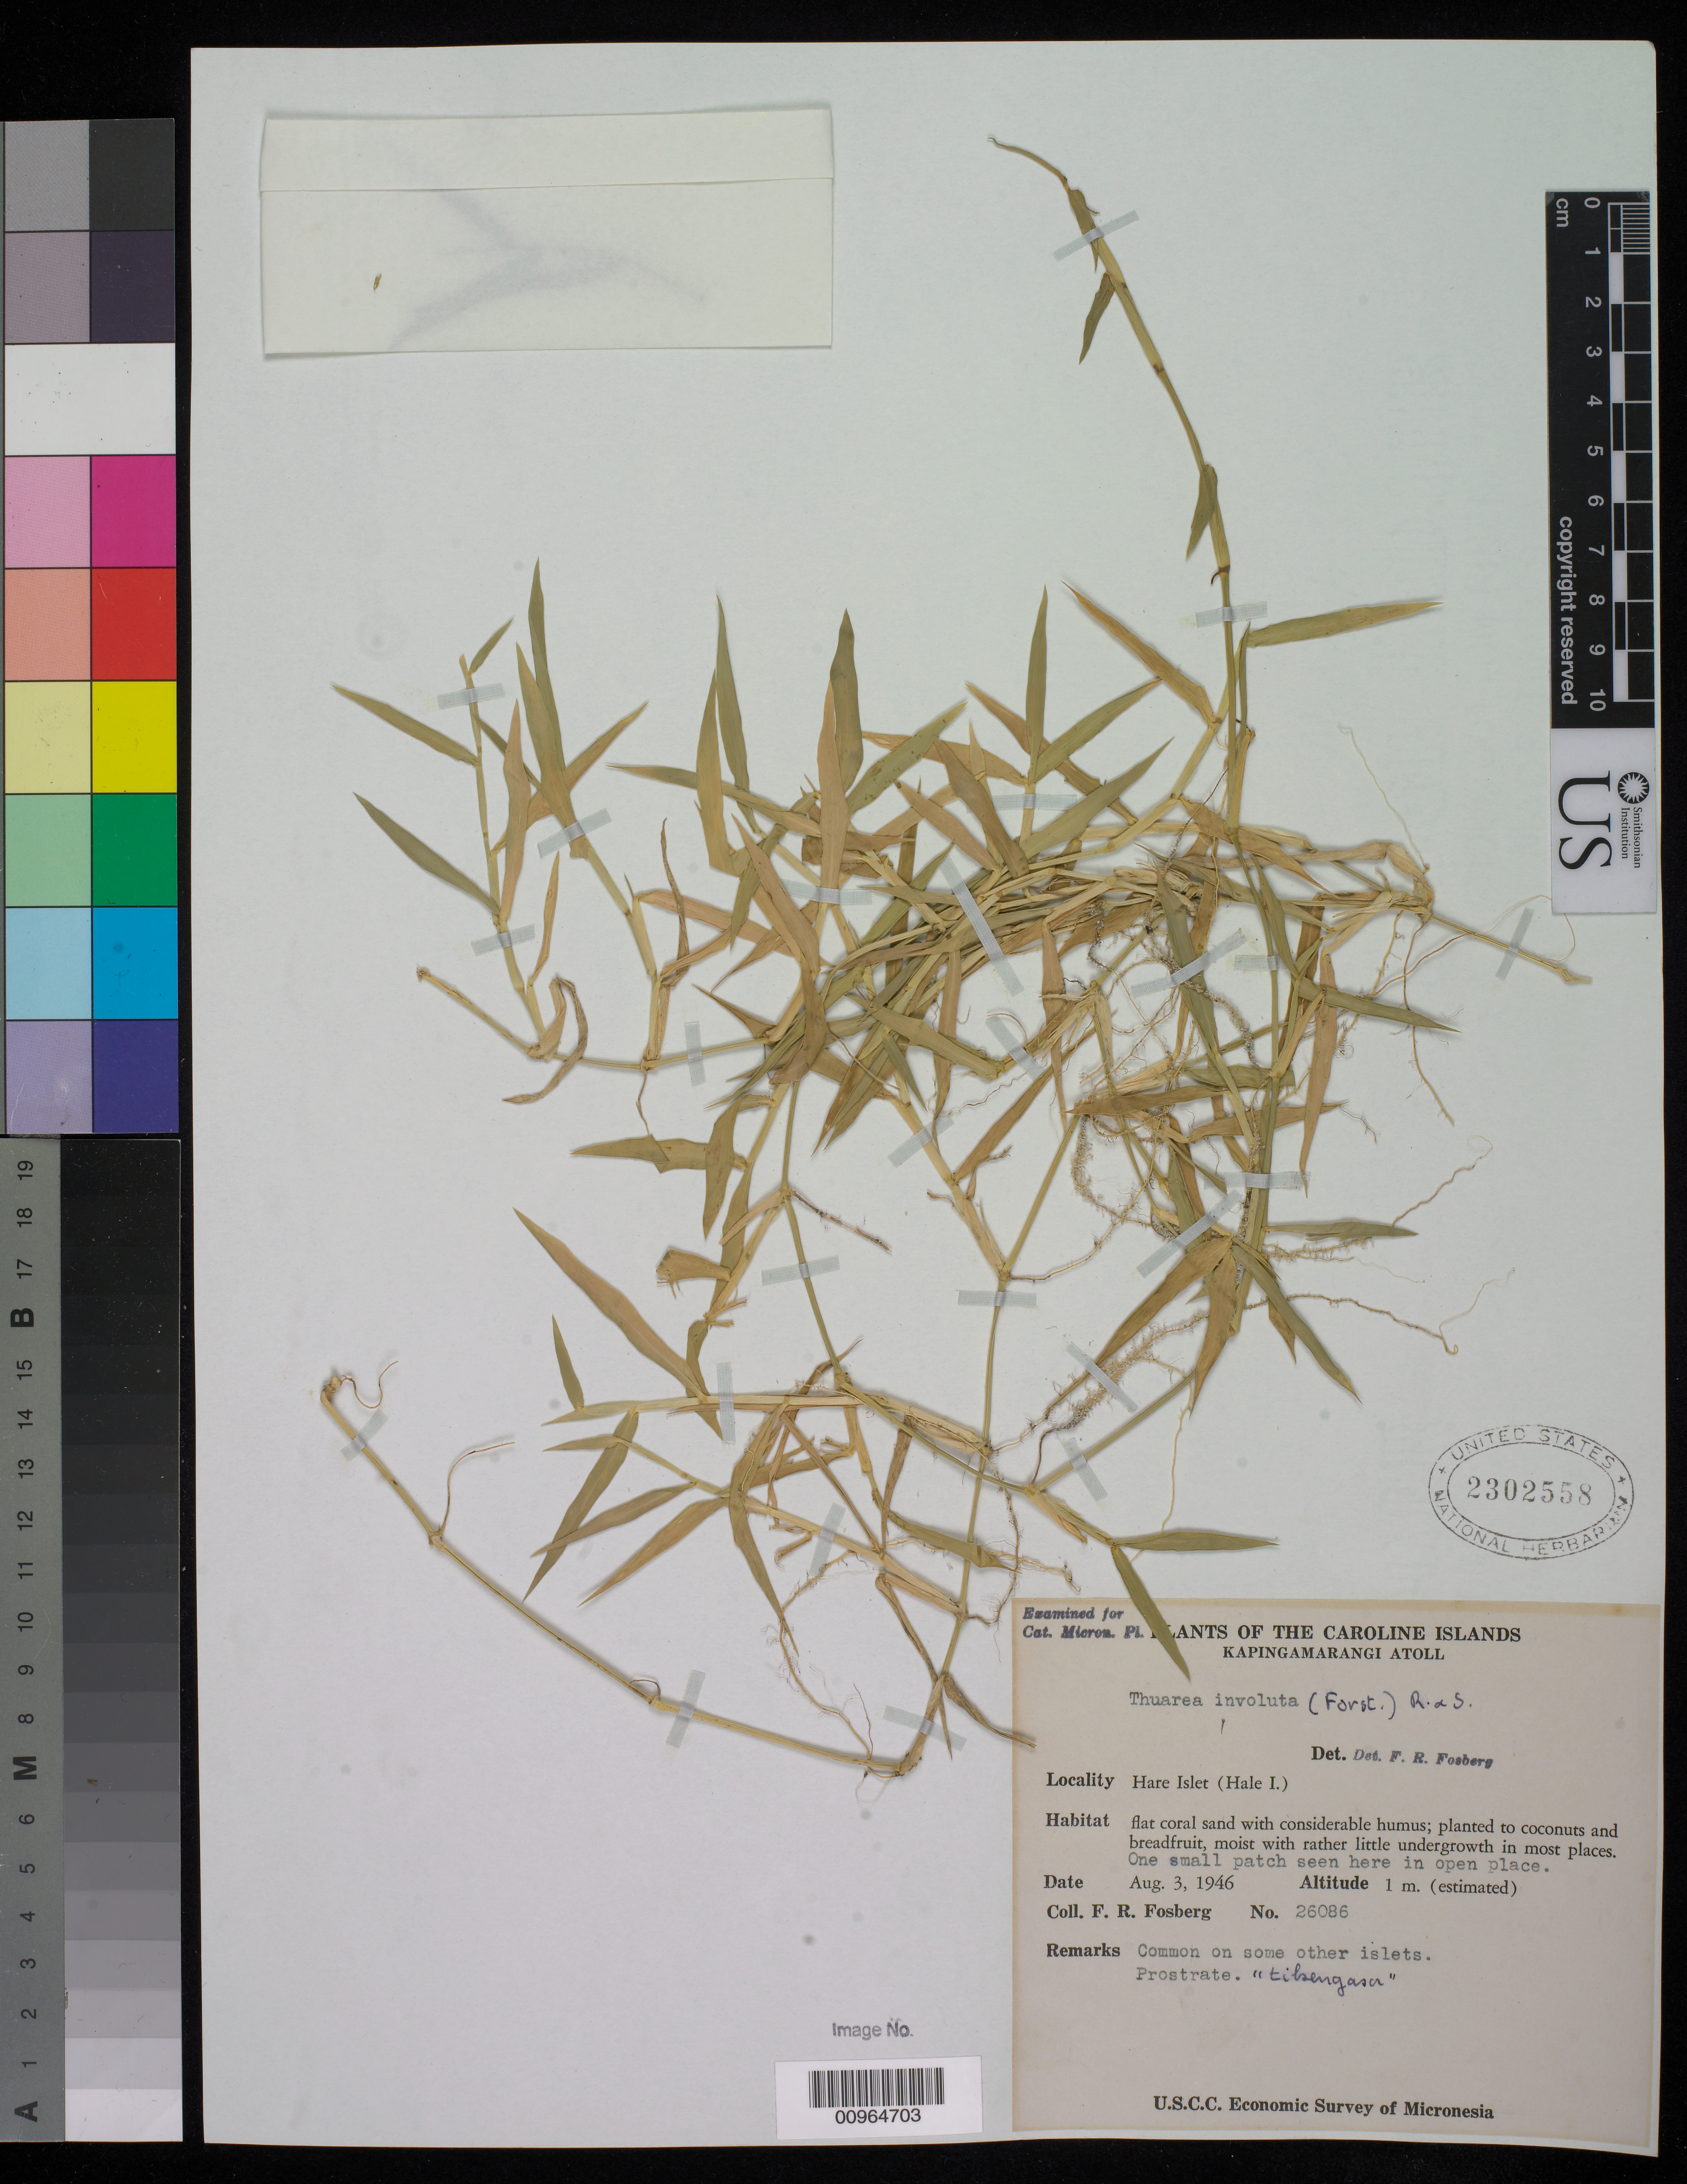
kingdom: Plantae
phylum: Tracheophyta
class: Liliopsida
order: Poales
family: Poaceae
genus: Thuarea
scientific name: Thuarea involuta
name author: (G. Forst.) R. Br. ex Sm.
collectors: F. R. Fosberg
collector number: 26086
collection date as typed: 03 Aug 1946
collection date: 1946-08-03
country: Micronesia, Federated States of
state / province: Pohnpei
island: Kapingamarangi Atoll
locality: Hare Islet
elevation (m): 1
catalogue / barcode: US 2302558